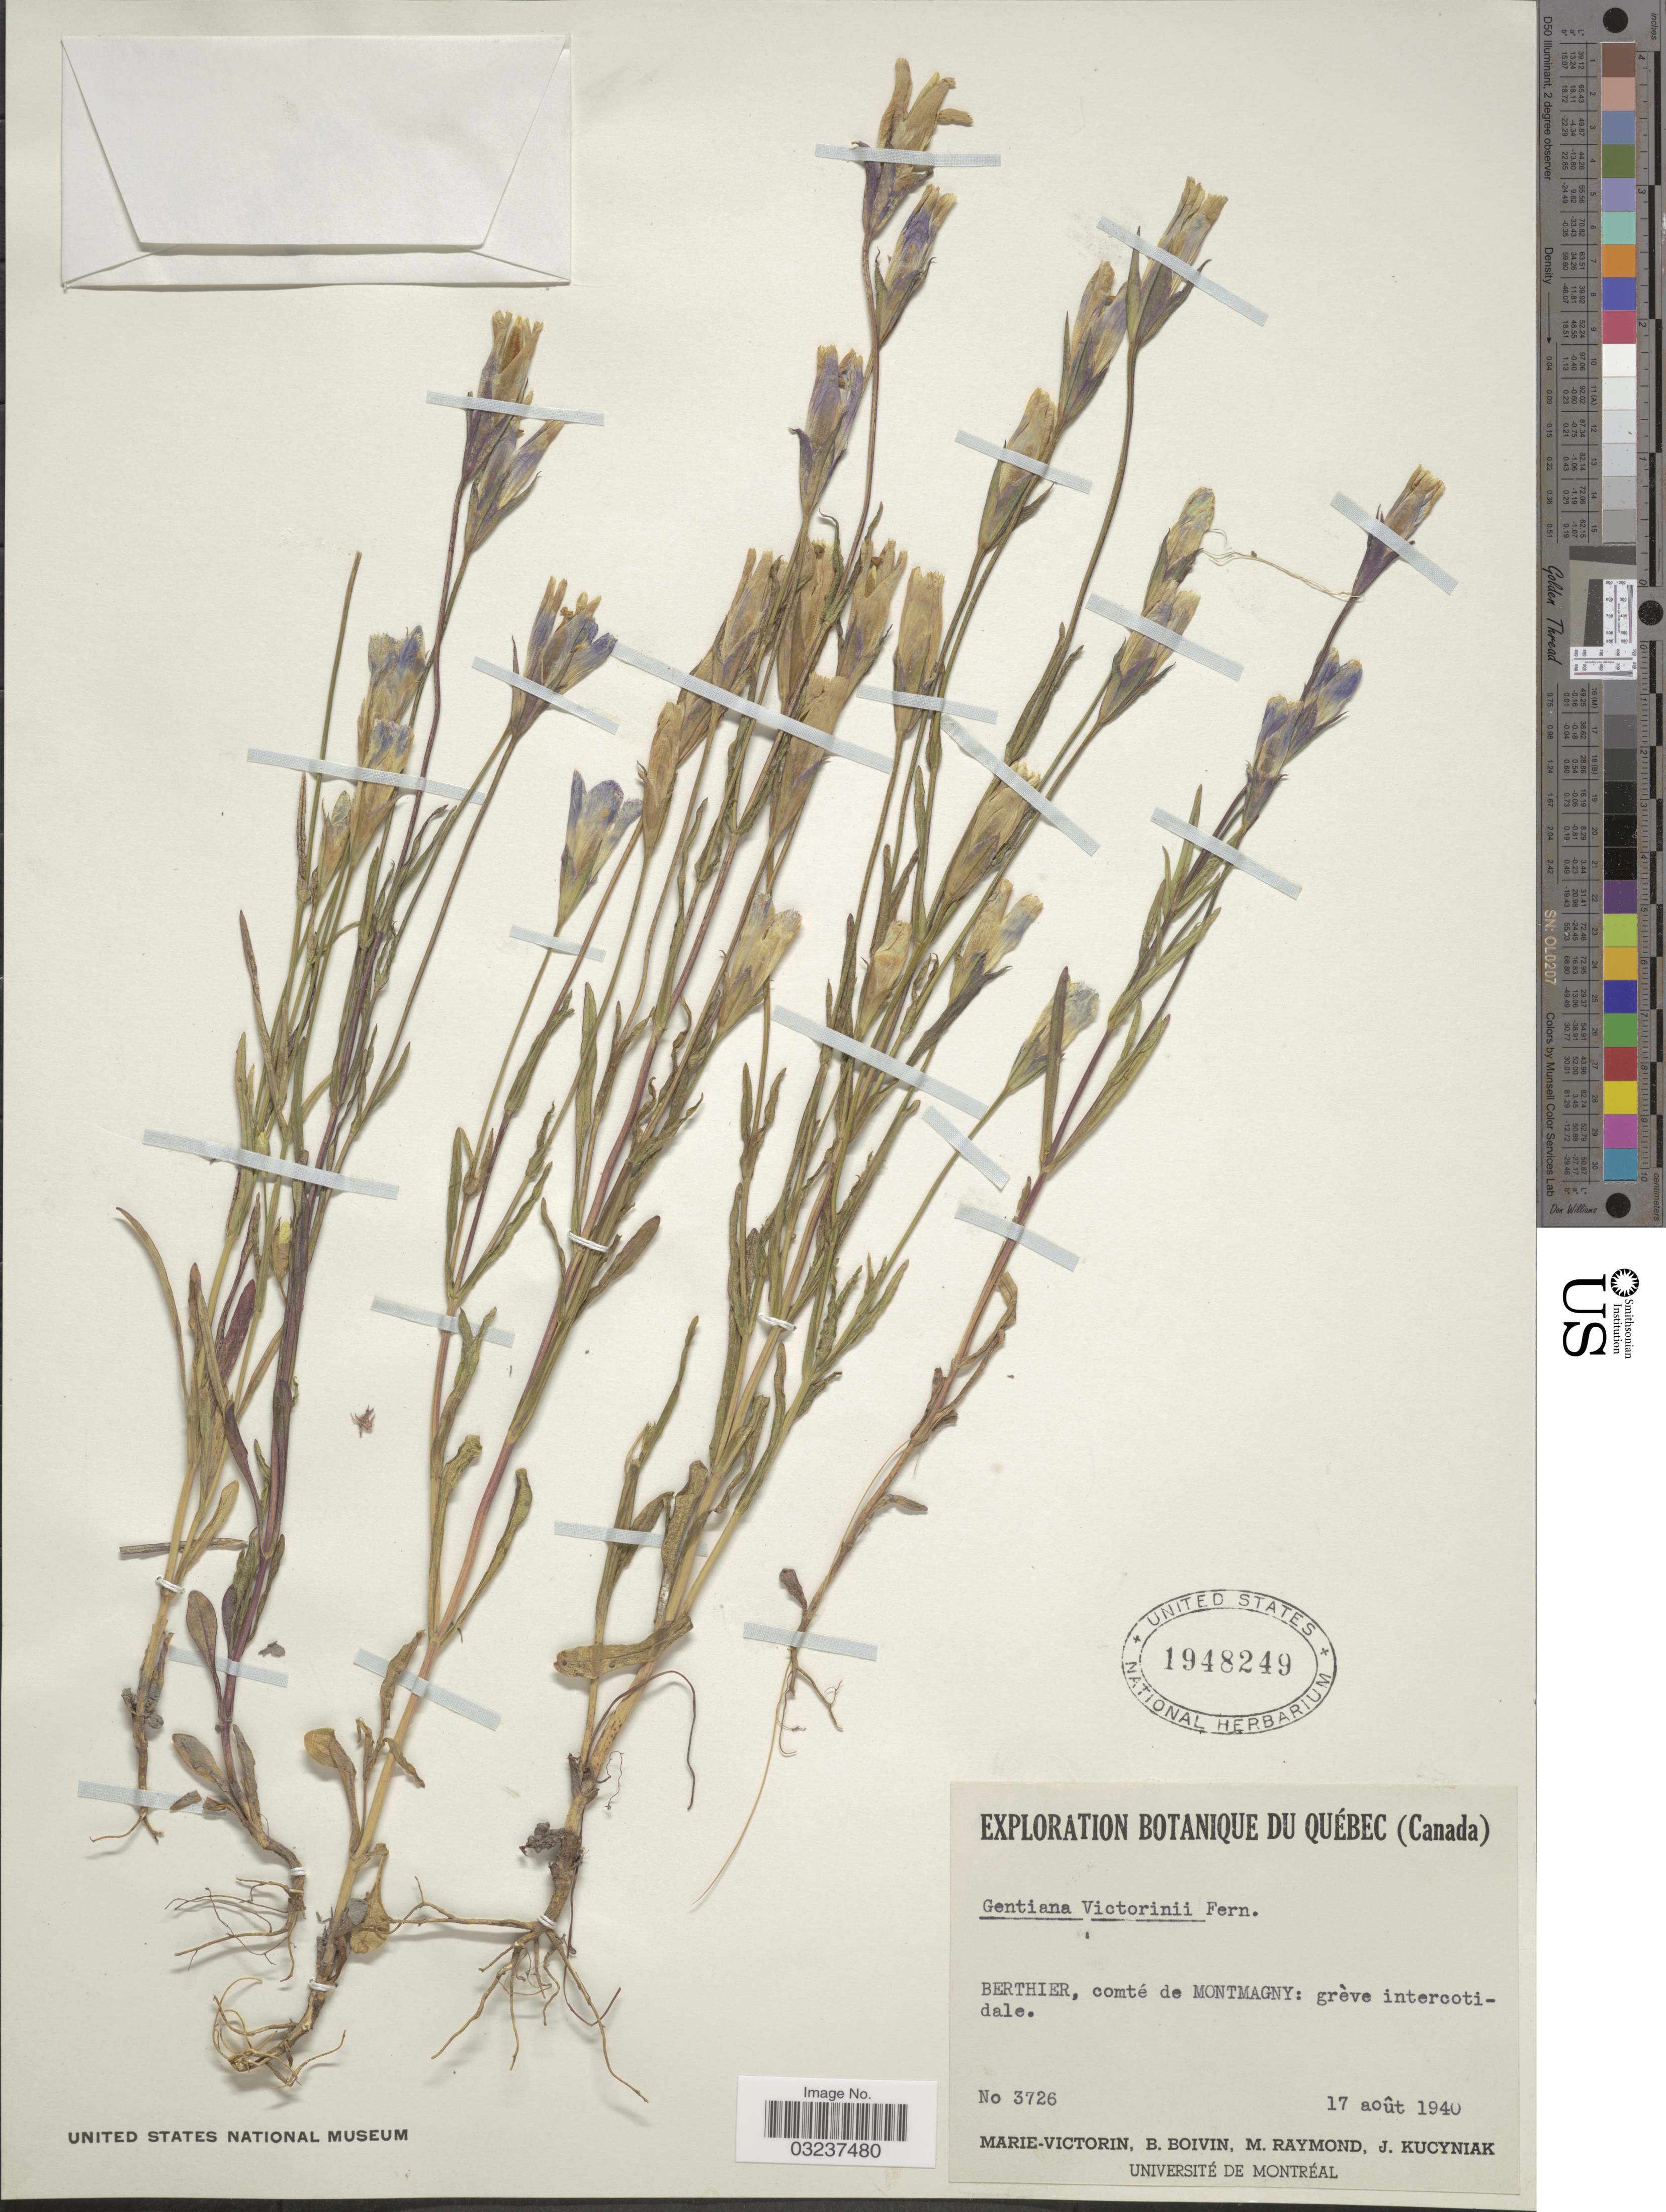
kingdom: Plantae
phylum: Tracheophyta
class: Magnoliopsida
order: Gentianales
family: Gentianaceae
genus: Gentianella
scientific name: Gentianella crinita subsp. victorinii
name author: (Fernald) J.M. Gillett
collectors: -. Marie-Victorin, J. R. B. Boivin, M. Raymond & J. Kucyniak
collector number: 3726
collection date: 1940-08-17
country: Canada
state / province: Quebec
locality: Berthier, comté de Montmagny: grève intercotidale.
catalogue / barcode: US 1948249